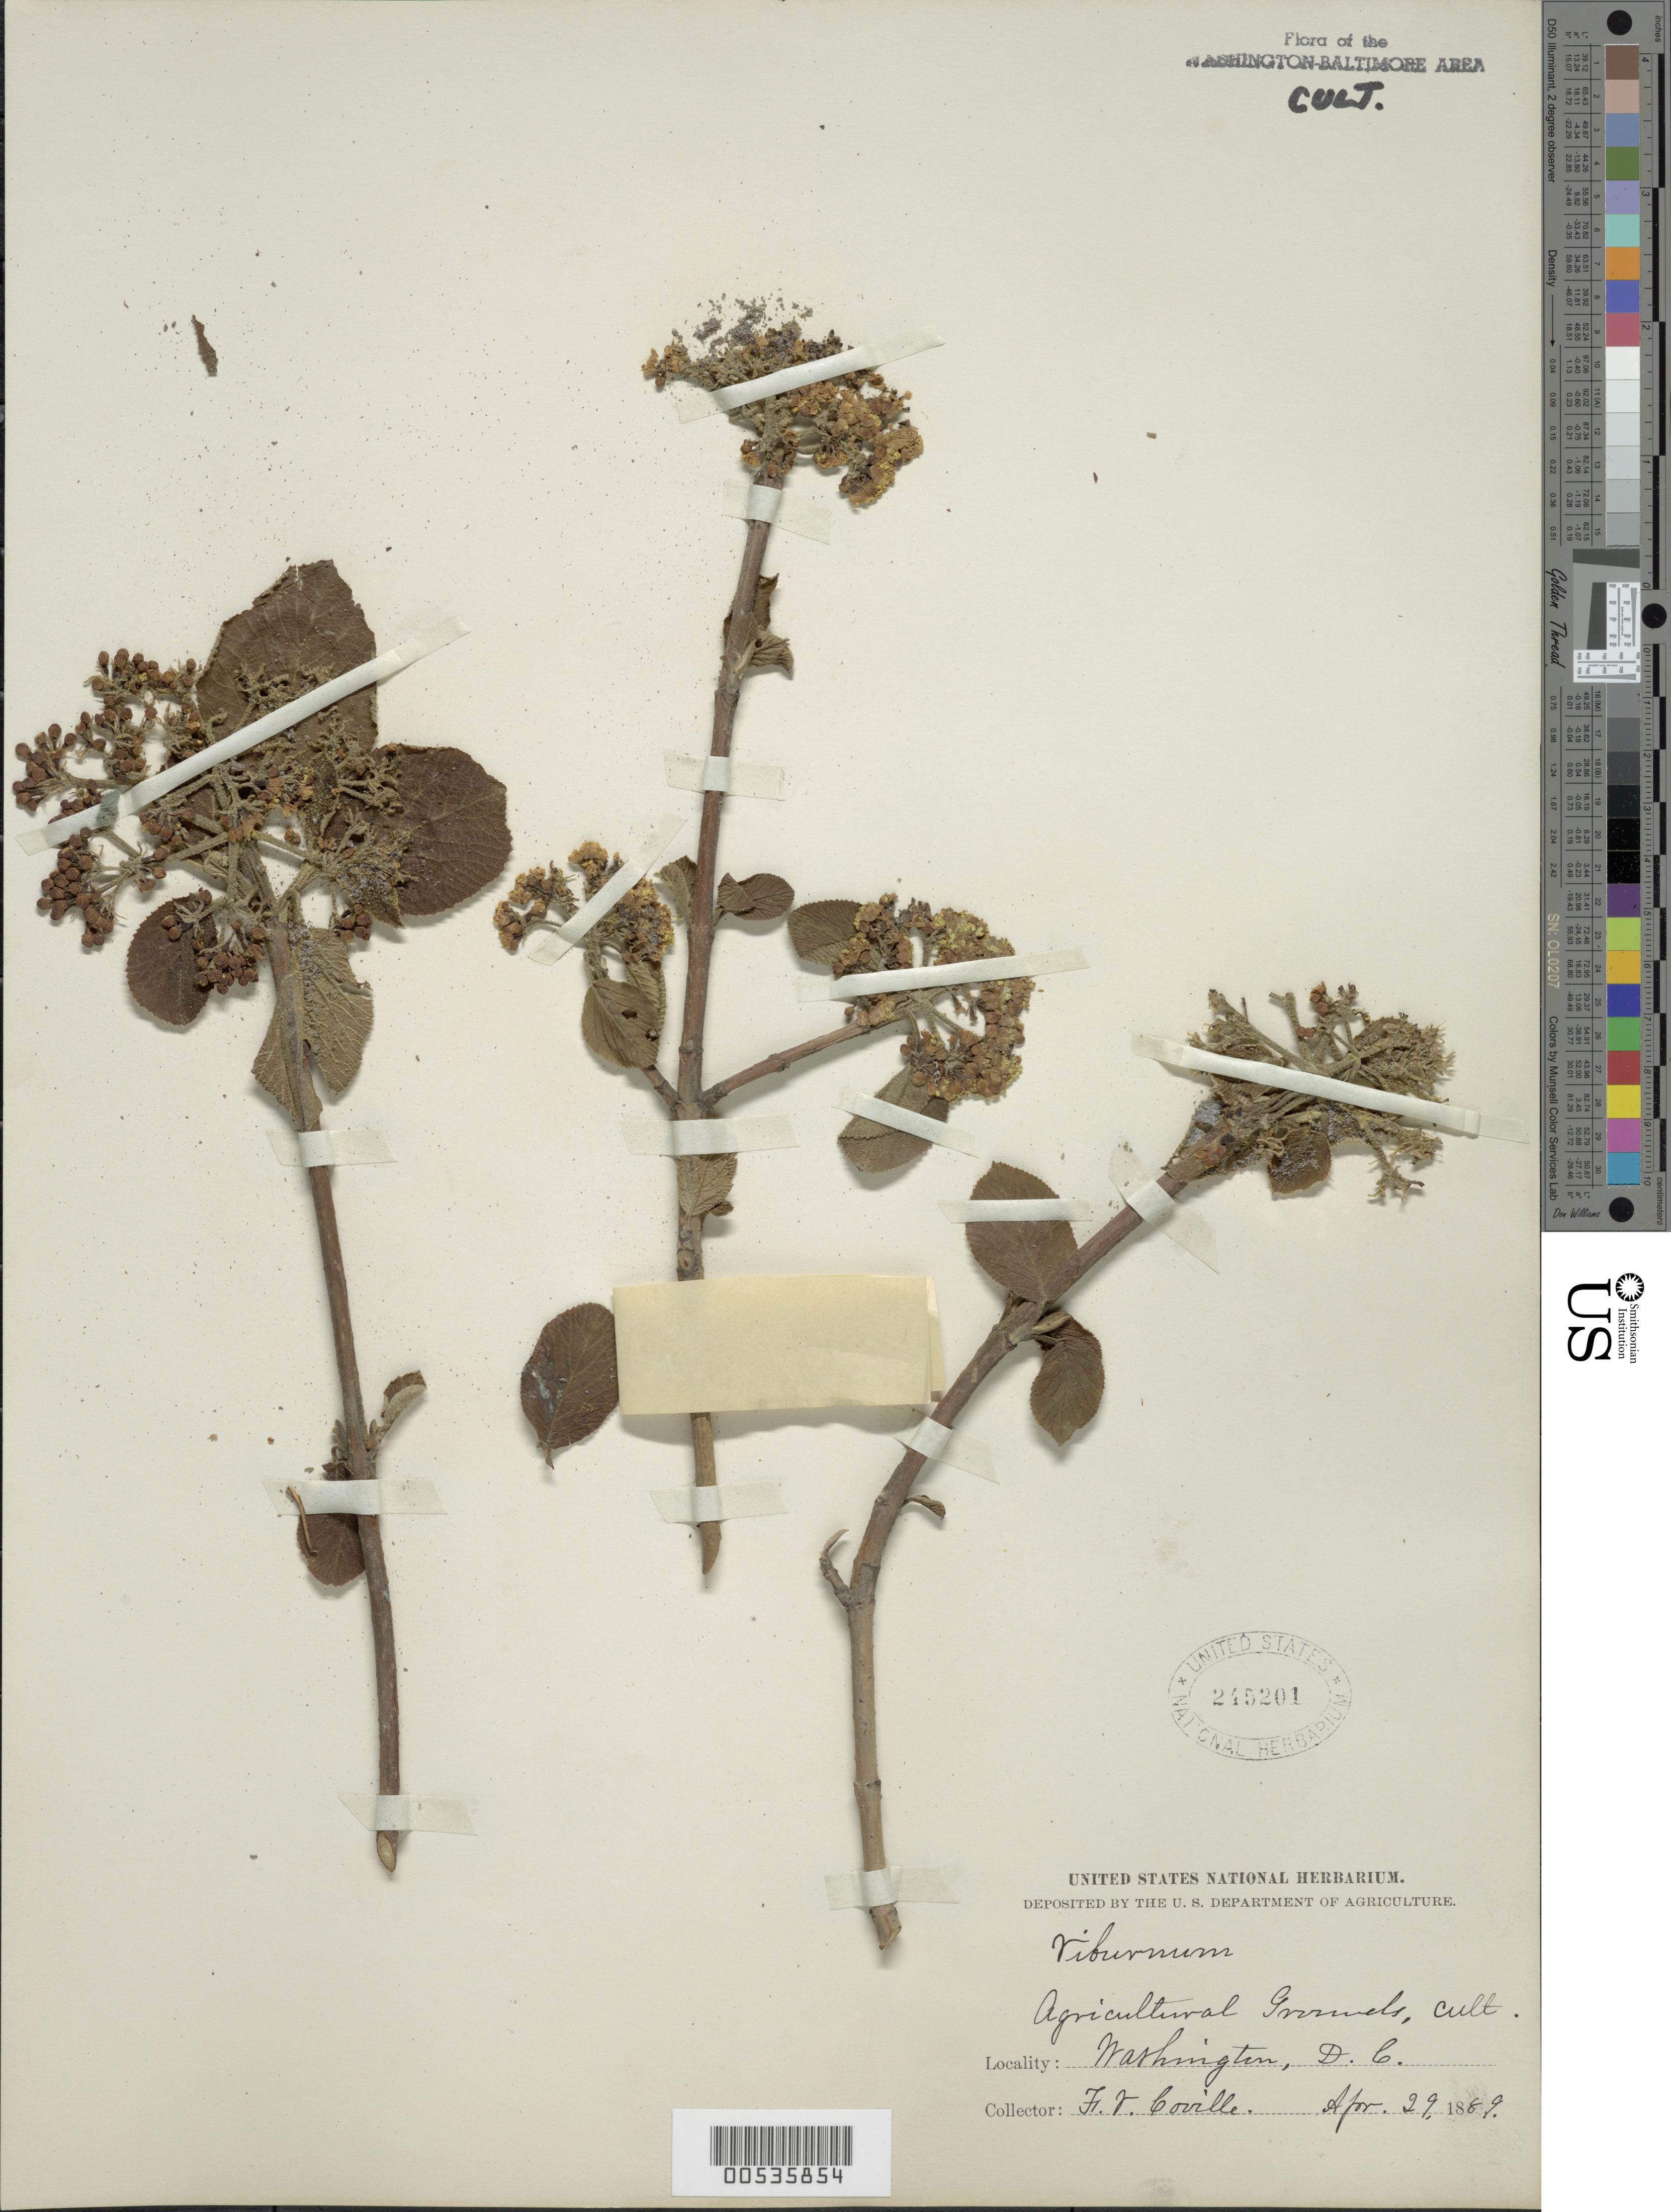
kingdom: Plantae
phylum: Tracheophyta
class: Magnoliopsida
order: Dipsacales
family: Viburnaceae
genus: Viburnum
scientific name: Viburnum sp.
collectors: F. V. Coville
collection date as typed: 29 Apr 1889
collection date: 1889-04-29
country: United States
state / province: District of Columbia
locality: Department of Agriculture, Washington, D.C.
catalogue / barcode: US 245201